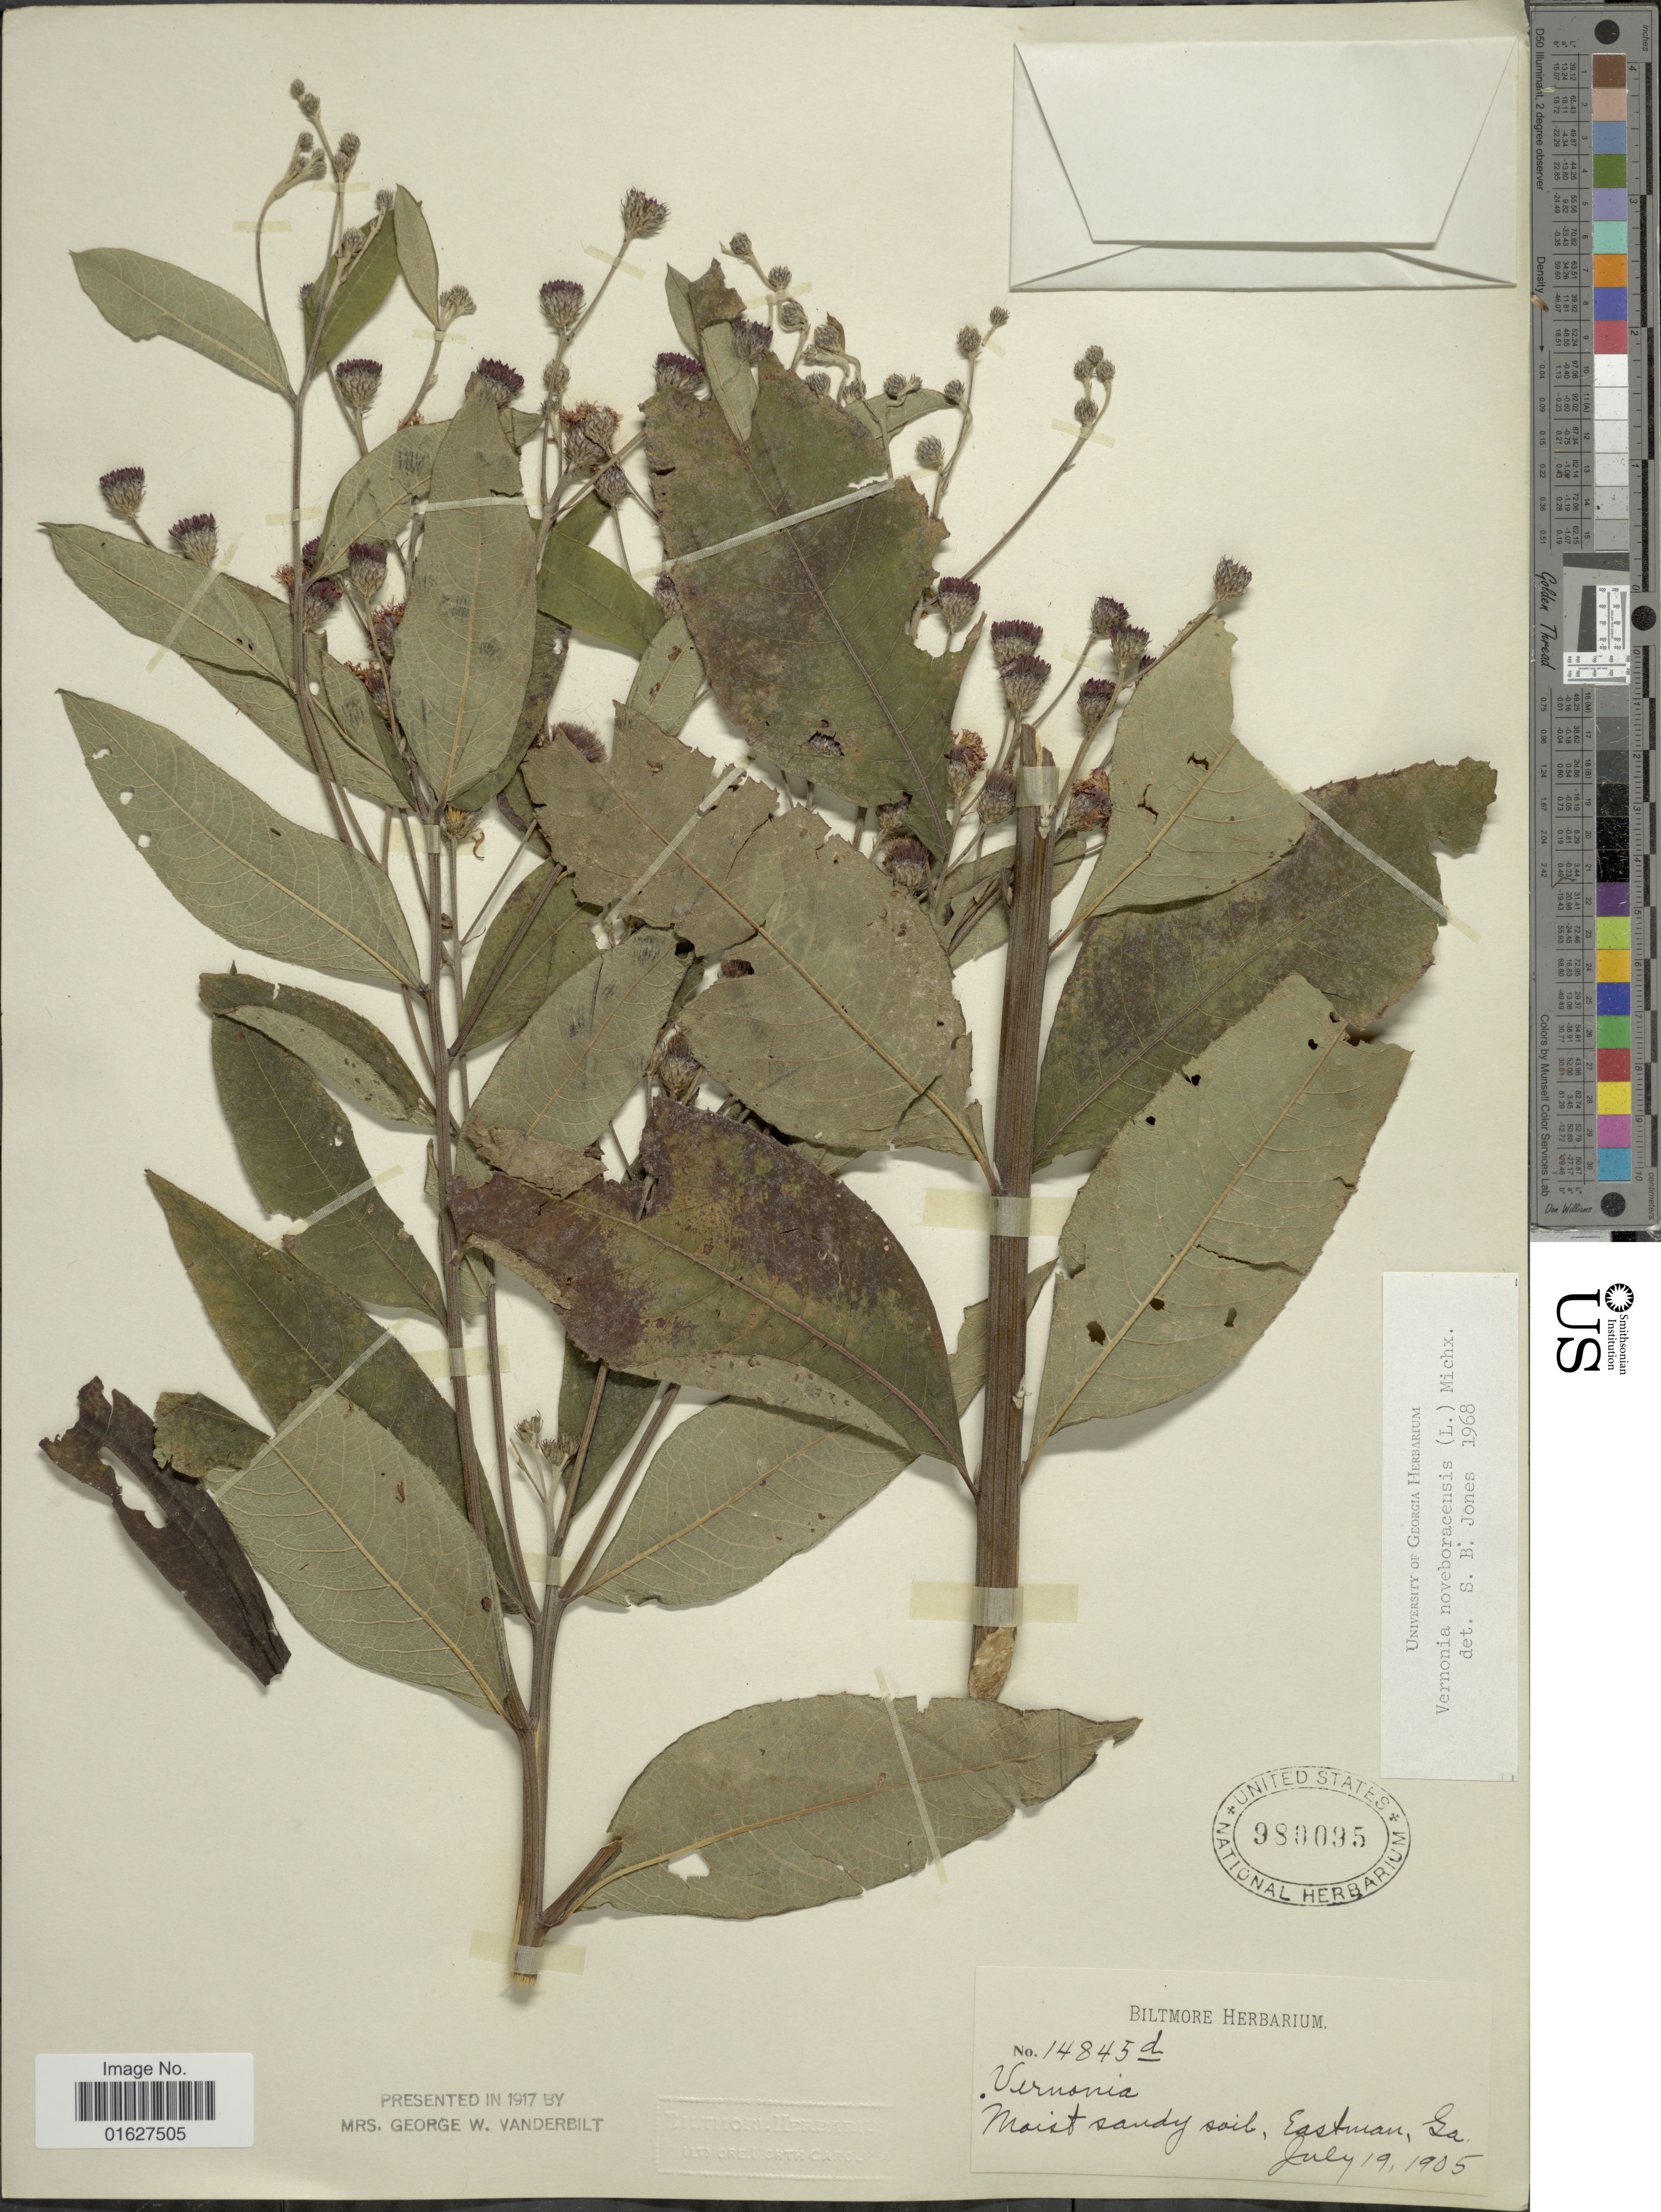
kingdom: Plantae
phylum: Tracheophyta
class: Magnoliopsida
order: Asterales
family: Asteraceae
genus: Vernonia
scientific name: Vernonia noveboracensis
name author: (L.) Michx.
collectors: ex herb. Biltmore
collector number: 14845d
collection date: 1905-07-19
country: United States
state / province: Georgia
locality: Moist sandy soil, Eastman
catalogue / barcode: US 980095